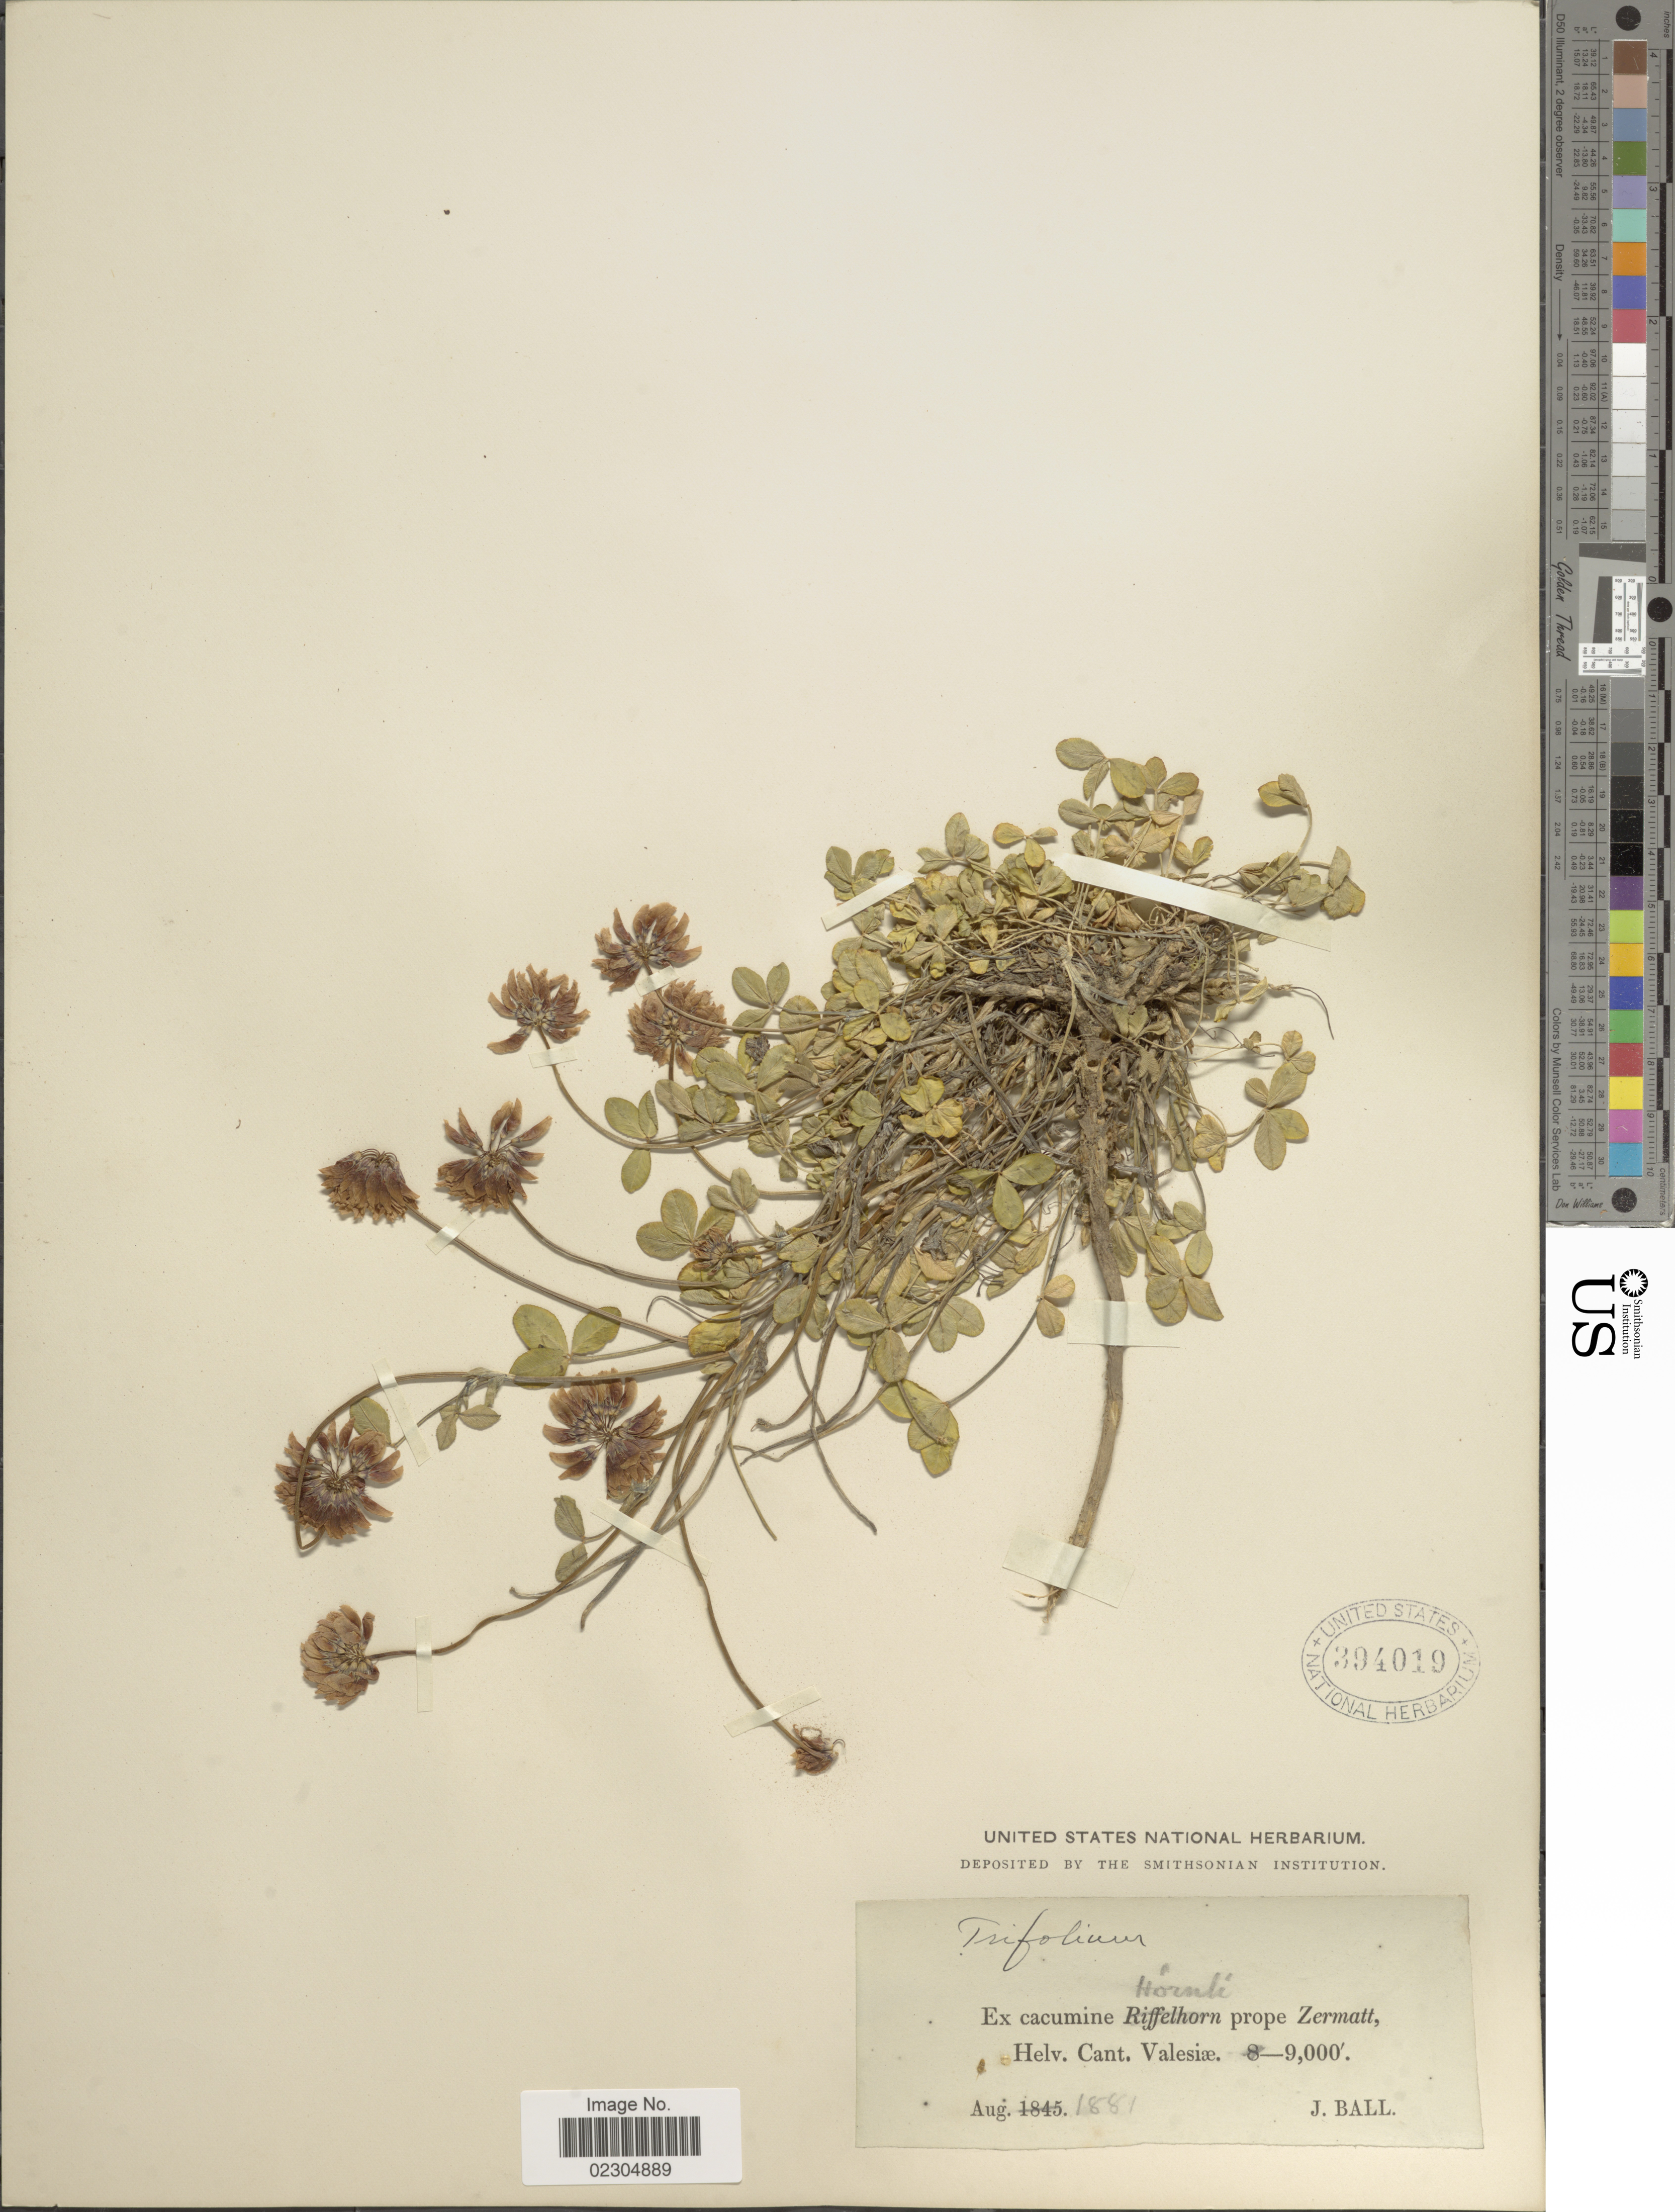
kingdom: Plantae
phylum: Tracheophyta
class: Magnoliopsida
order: Fabales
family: Fabaceae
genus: Trifolium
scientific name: Trifolium sp.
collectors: J. Ball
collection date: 1881-08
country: Switzerland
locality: Ex cacumine. Helv. Cant. Valesiae. Zermatt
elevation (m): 2743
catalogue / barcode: US 394019